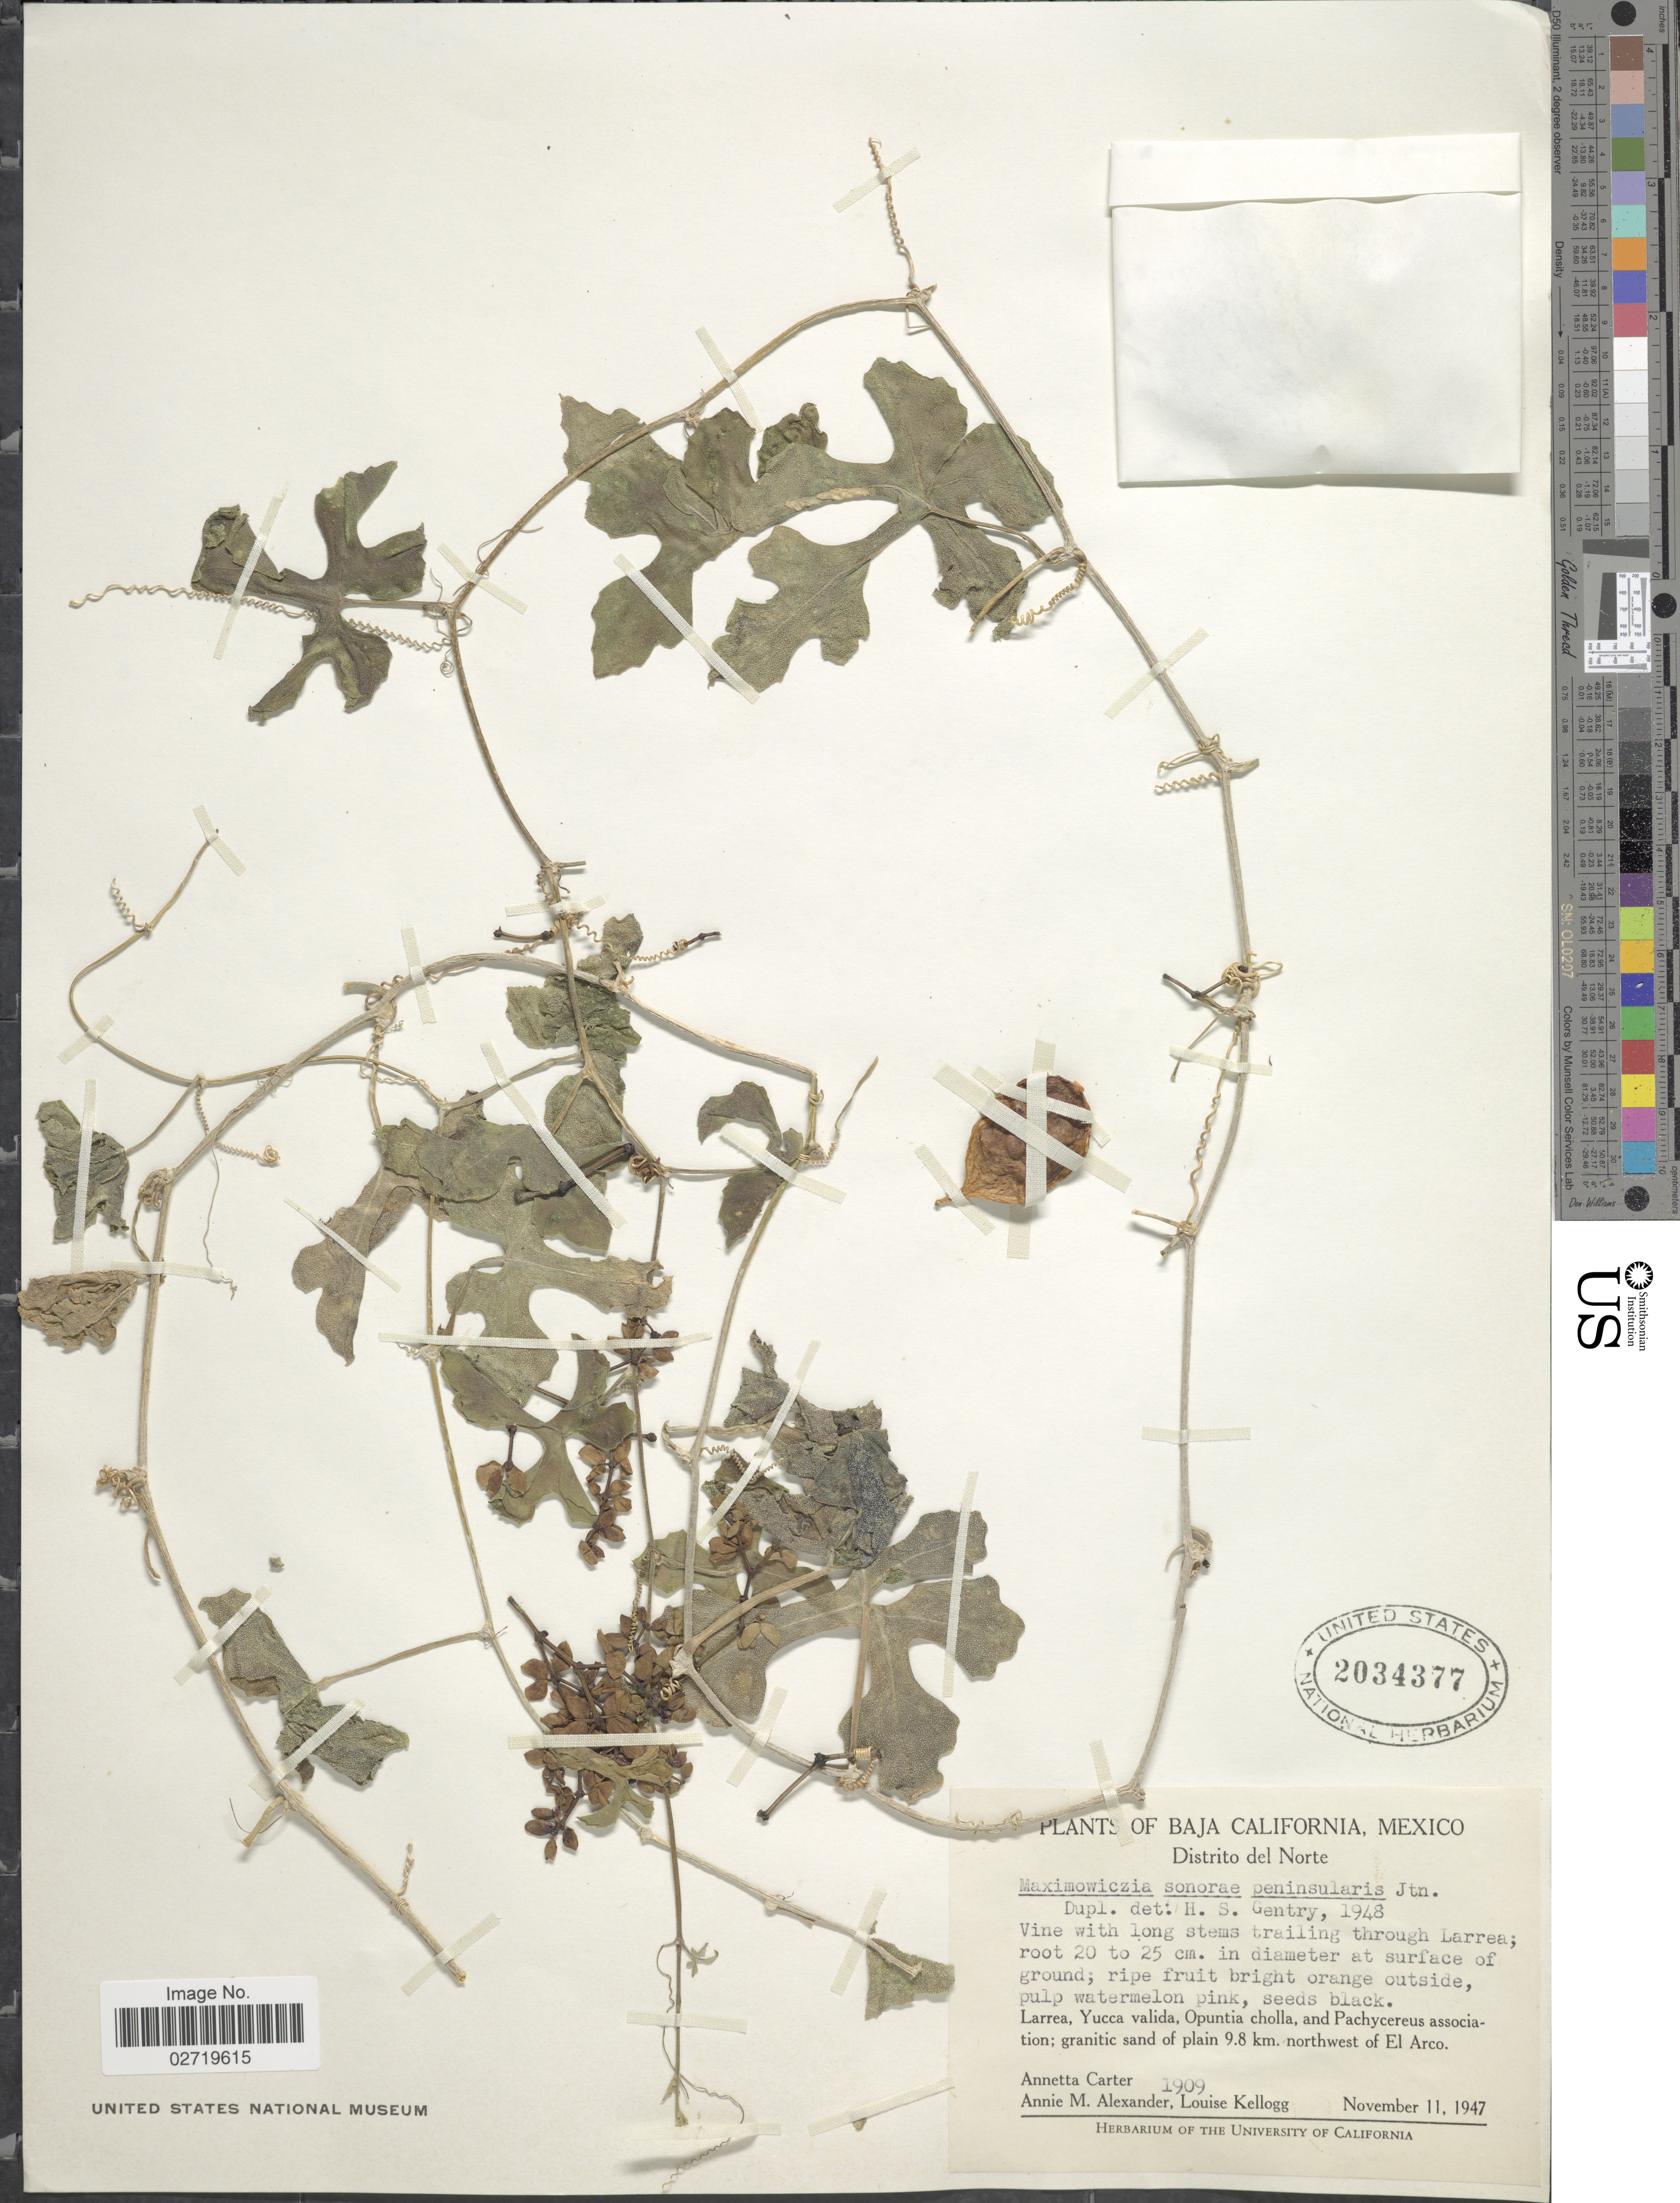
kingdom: Plantae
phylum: Tracheophyta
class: Magnoliopsida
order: Cucurbitales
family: Cucurbitaceae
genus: Ibervillea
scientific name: Ibervillea sonorae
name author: (S. Watson) Greene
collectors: A. Carter, A. M. Alexander & L. Kellogg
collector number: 1909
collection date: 1947-11-11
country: Mexico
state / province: Baja California Norte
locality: Distrito del Norte, granitic sand of plain 9.8 km northwest of El Arco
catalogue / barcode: US 2034377